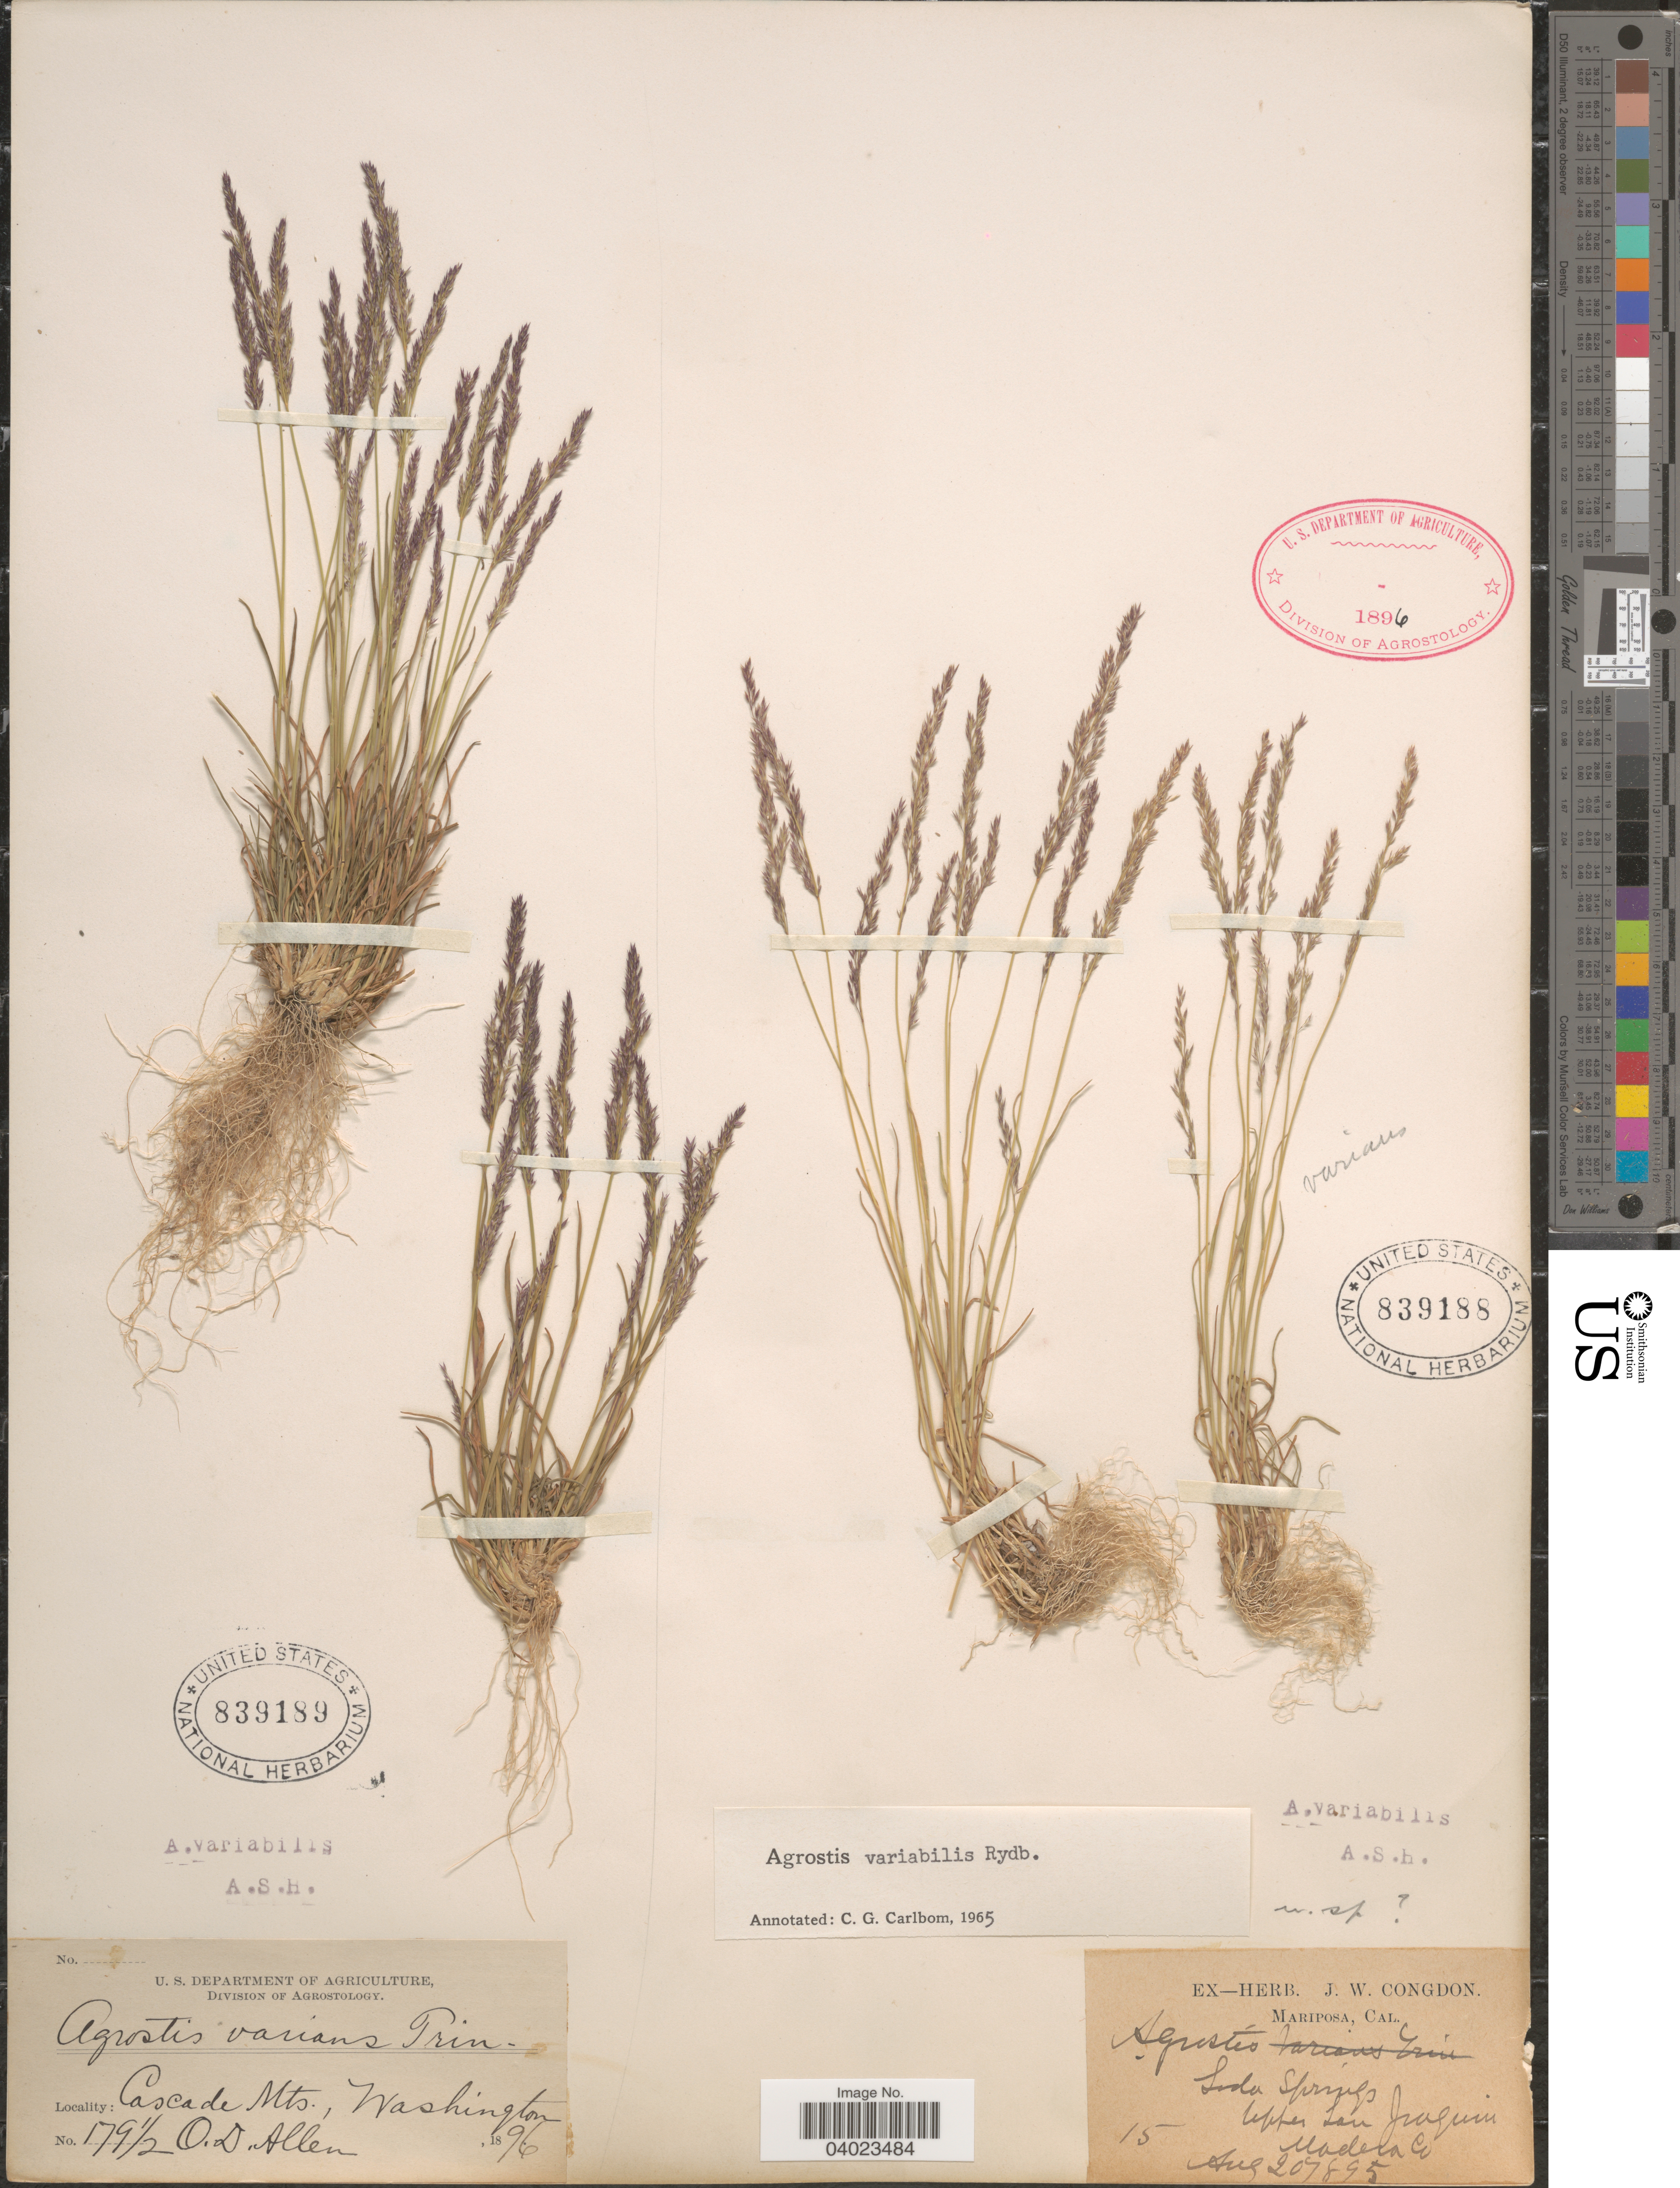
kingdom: Plantae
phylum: Tracheophyta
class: Liliopsida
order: Poales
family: Poaceae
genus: Agrostis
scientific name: Agrostis variabilis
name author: Rydb.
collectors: O. D. Allen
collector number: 179½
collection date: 1896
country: United States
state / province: Washington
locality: Cascade Mts.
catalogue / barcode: US 839189